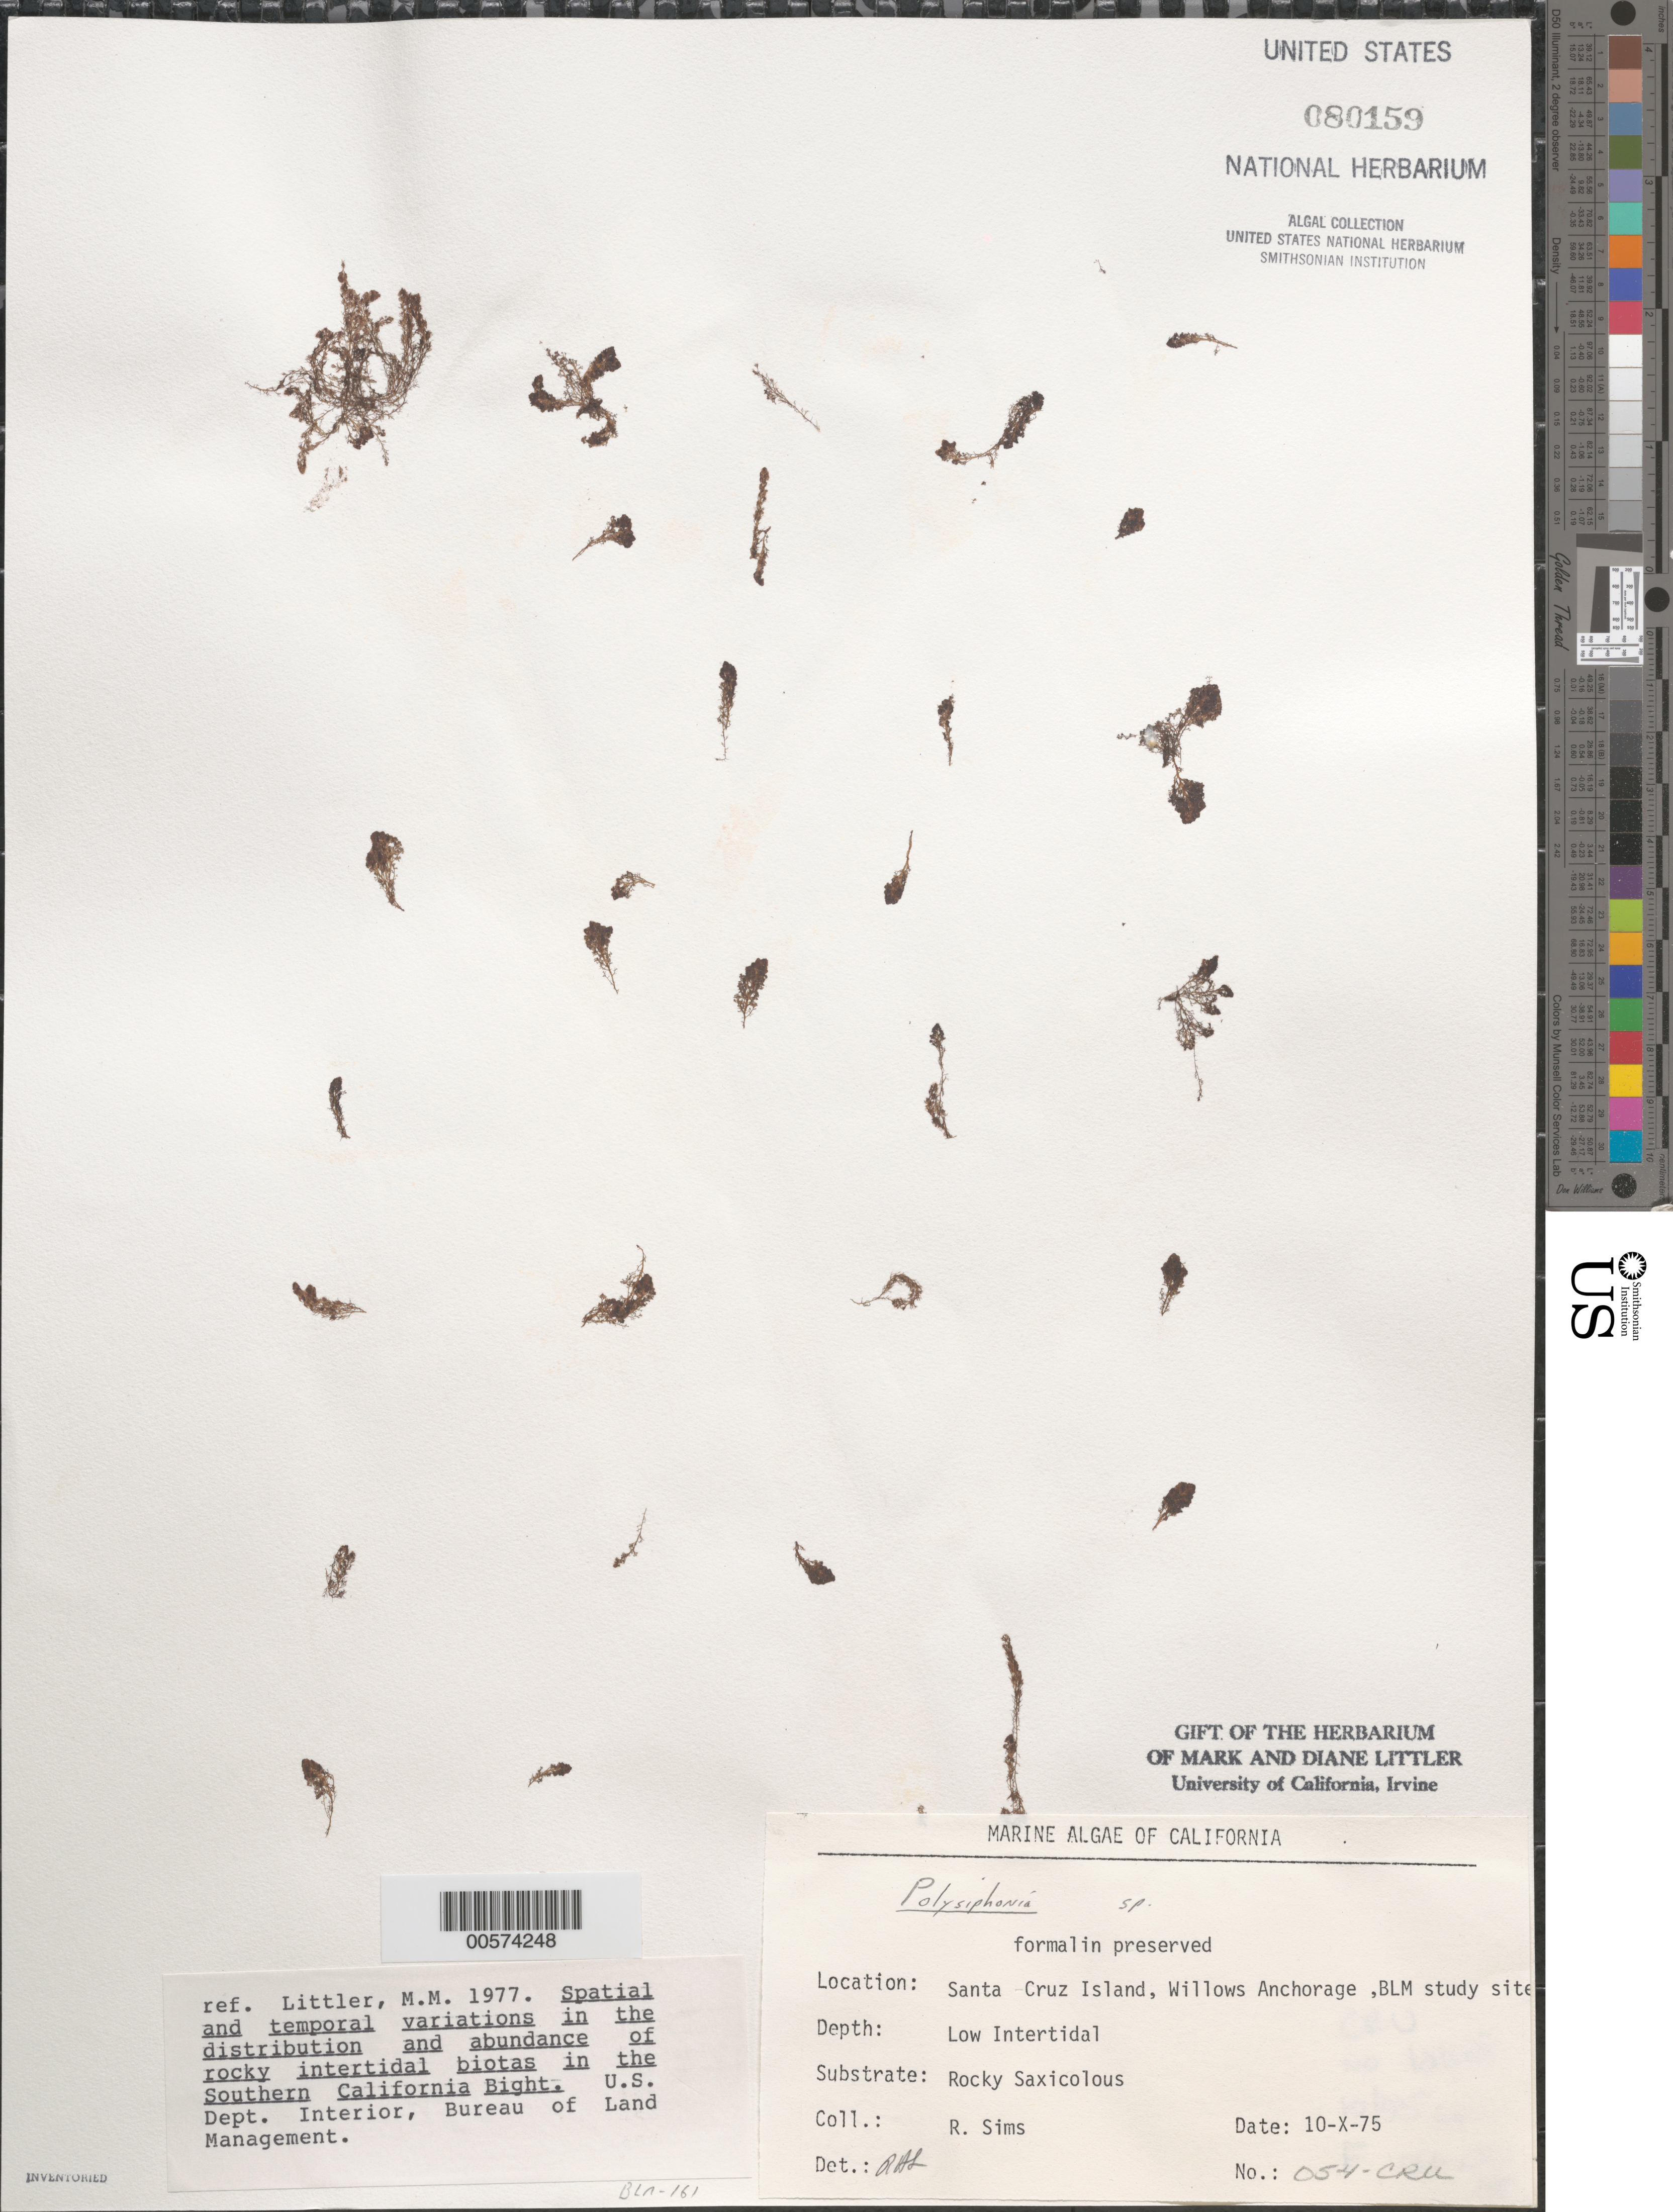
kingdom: Plantae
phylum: Rhodophyta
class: Florideophyceae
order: Ceramiales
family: Rhodomelaceae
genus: Polysiphonia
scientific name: Polysiphonia sp.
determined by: Sims, Robert H.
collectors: R. H. Sims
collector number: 054-cru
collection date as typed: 10 Oct 1975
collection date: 1975-10-10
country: United States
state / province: California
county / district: Santa Barbara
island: Santa Cruz Island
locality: Willows Anchorage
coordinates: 33 57'38"N, 119 45'18"W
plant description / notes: BLM-SOCALBIGHT Rocky Intertidal Survey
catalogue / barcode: US 80159